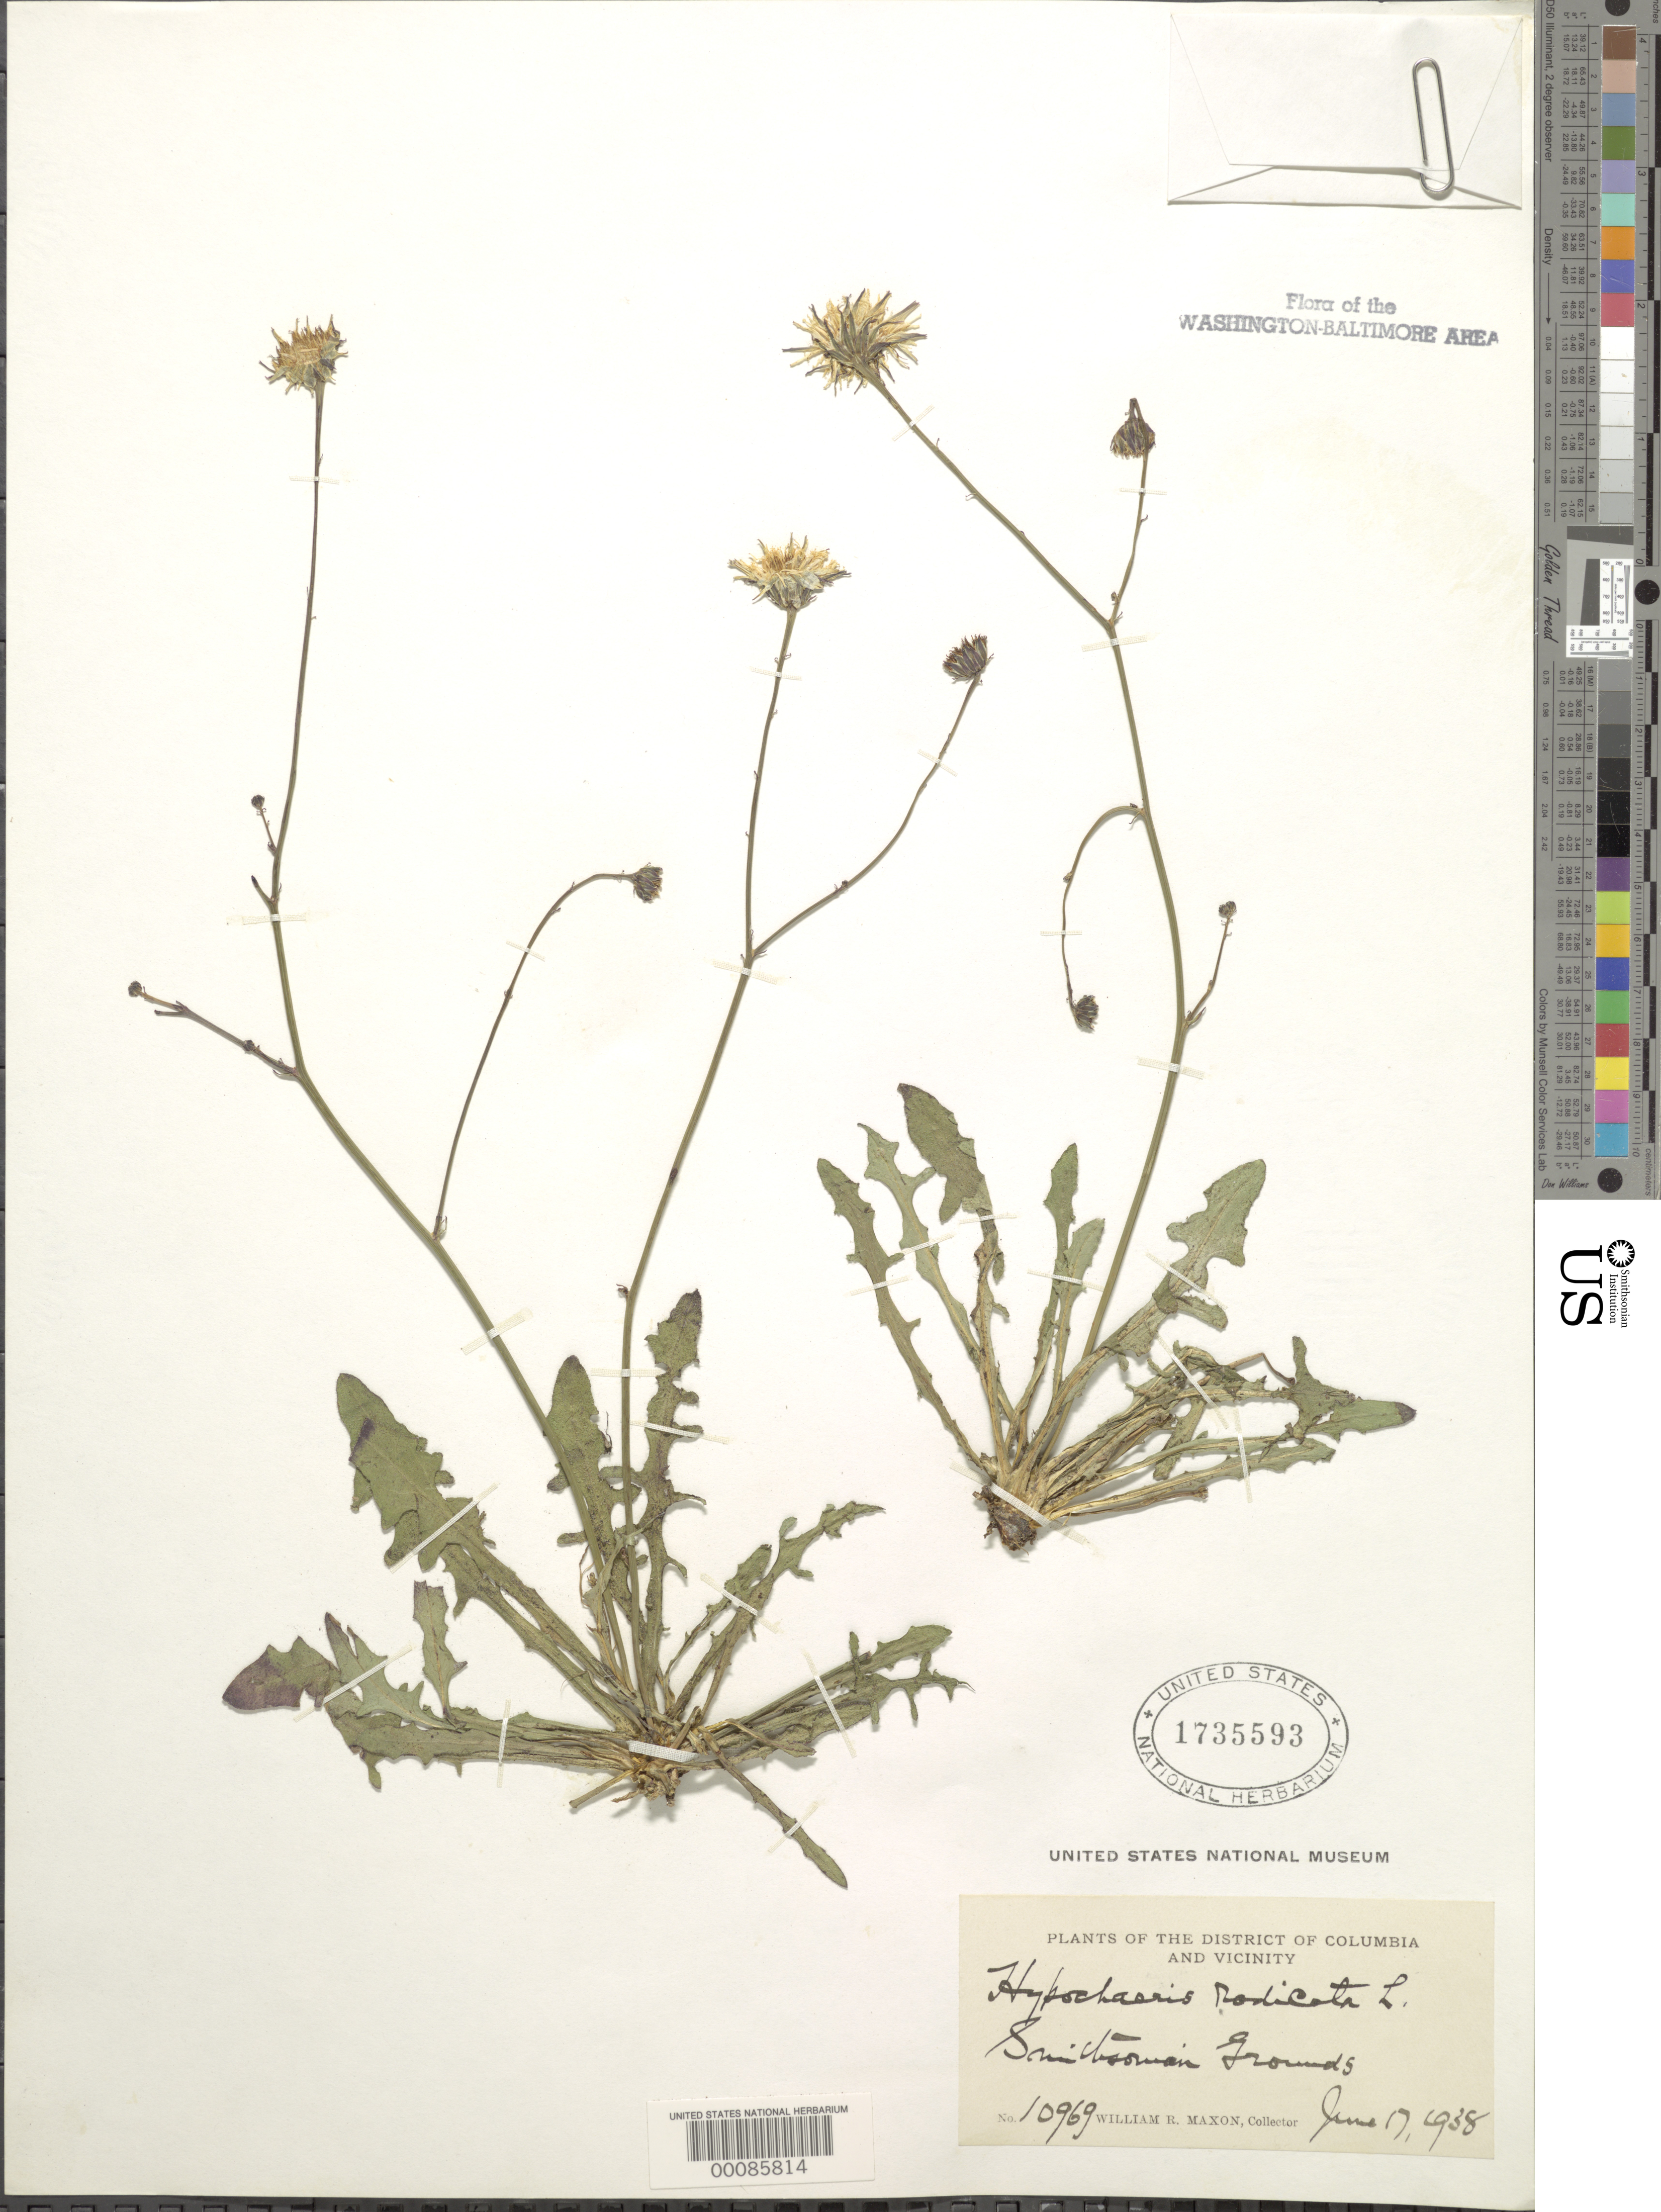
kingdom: Plantae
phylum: Tracheophyta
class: Magnoliopsida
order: Asterales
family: Asteraceae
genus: Hypochaeris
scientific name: Hypochaeris radicata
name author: L.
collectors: W. R. Maxon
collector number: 10969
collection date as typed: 17 Jul 1938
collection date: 1938-07-17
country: United States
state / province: District of Columbia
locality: Smithsonian grounds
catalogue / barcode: US 1735593